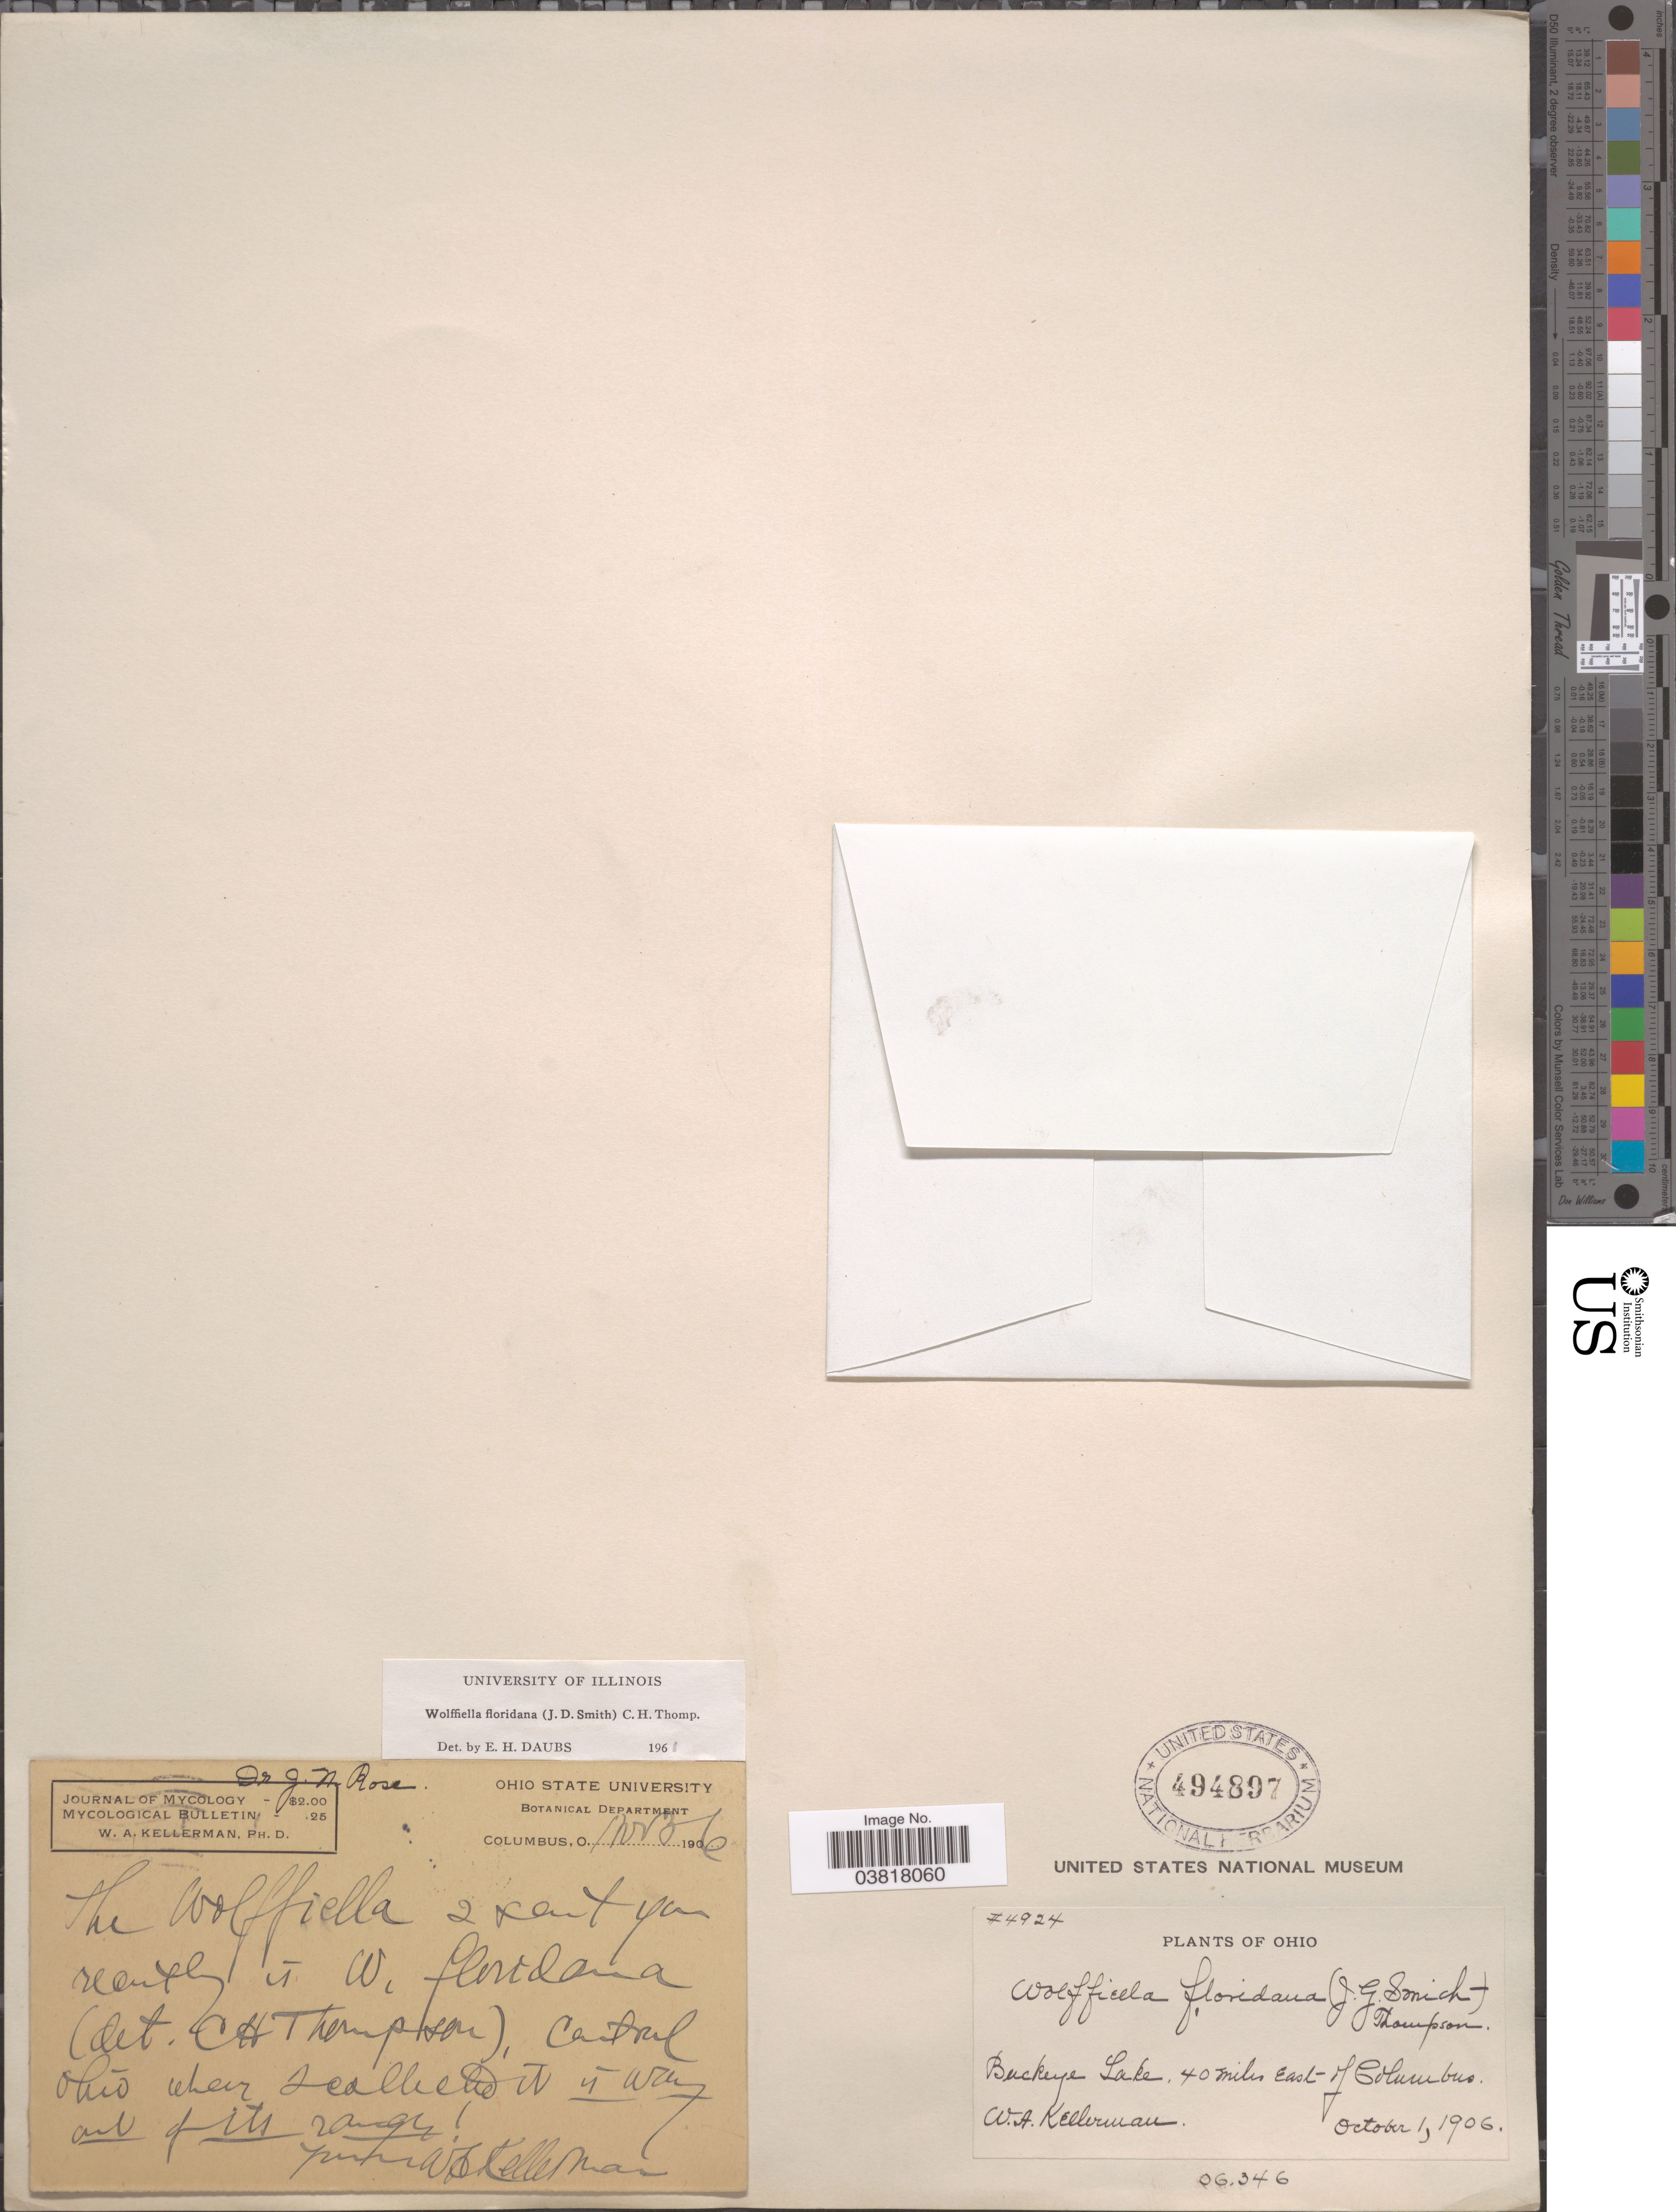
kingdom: Plantae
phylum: Tracheophyta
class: Liliopsida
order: Alismatales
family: Araceae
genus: Wolffiella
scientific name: Wolffiella floridana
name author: (Donn. Sm.) C.H. Thomps.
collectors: W. Kellerman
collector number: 4924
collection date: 1906-10-01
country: United States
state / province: Ohio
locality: Buckeye Lake, 40 miles East of Columbus.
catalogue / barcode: US 494897